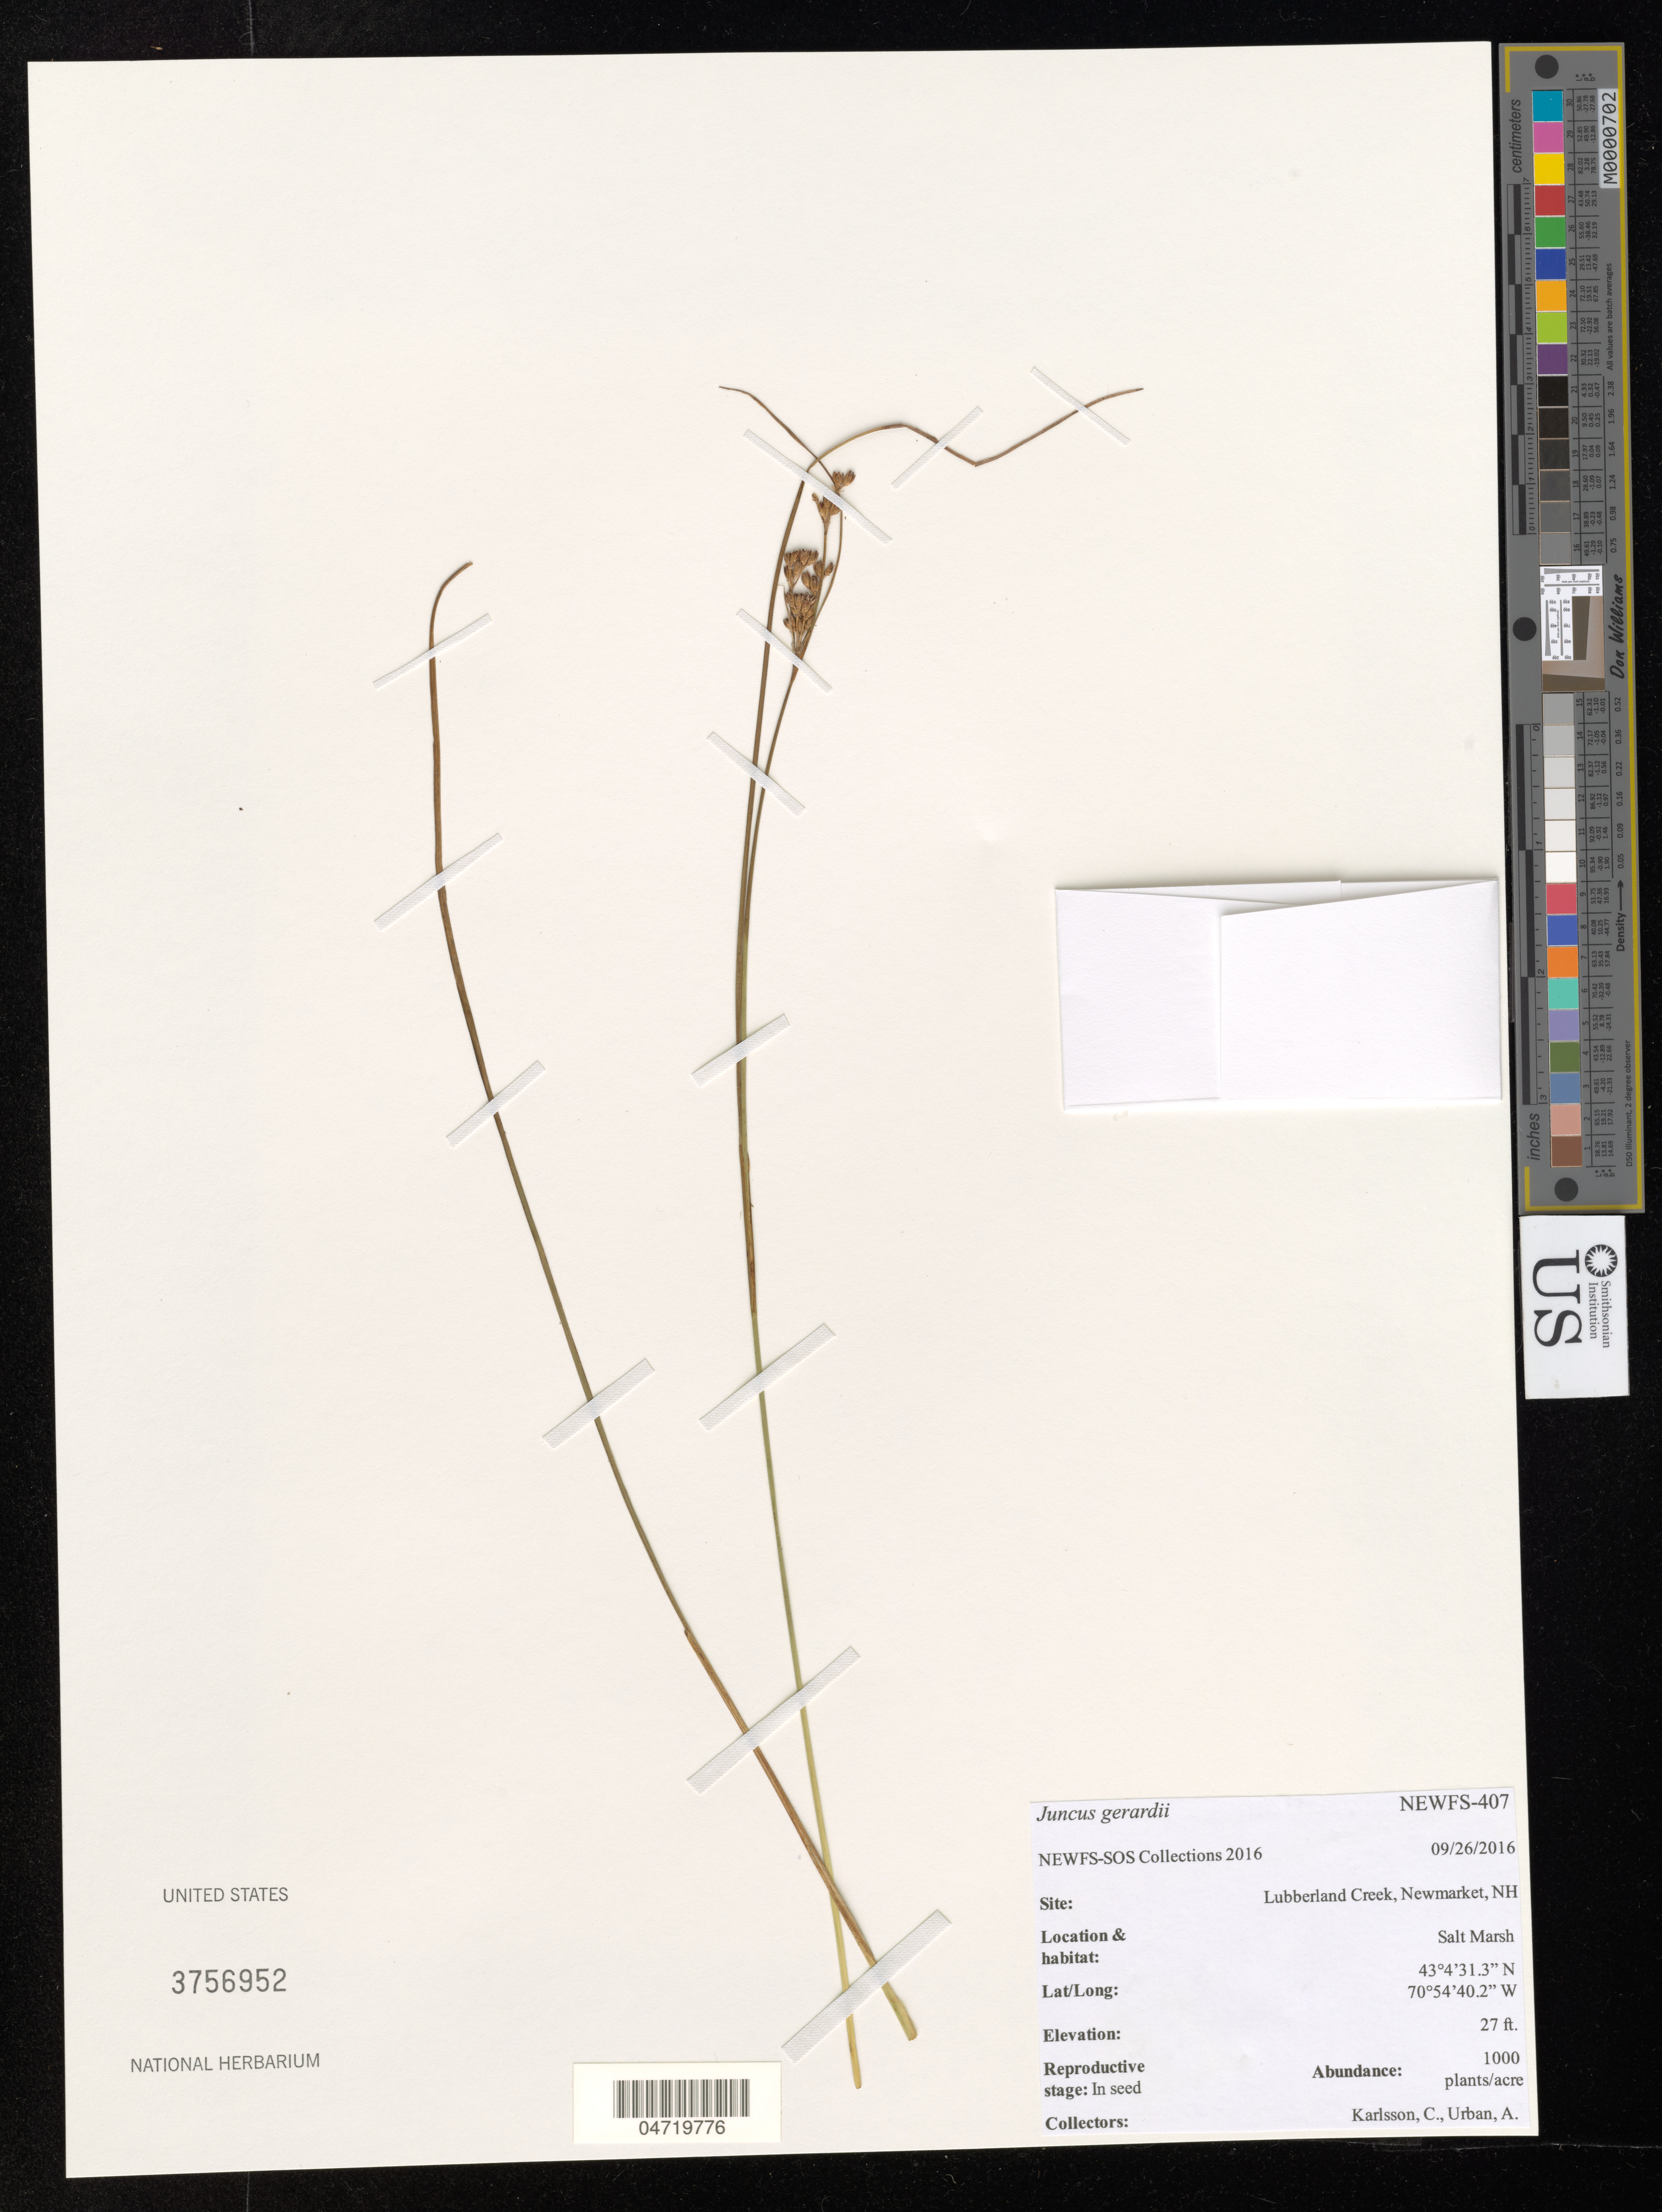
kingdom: Plantae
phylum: Tracheophyta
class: Liliopsida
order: Poales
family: Juncaceae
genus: Juncus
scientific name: Juncus gerardi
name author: Loisel.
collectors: C. Karlsson & A. Urban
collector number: NEWFS-407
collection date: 2016-09-26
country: United States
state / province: New Hampshire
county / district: Strafford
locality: Lubberland Creek, Newmarket, NH, Salt marsh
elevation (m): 8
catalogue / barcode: US 3756952